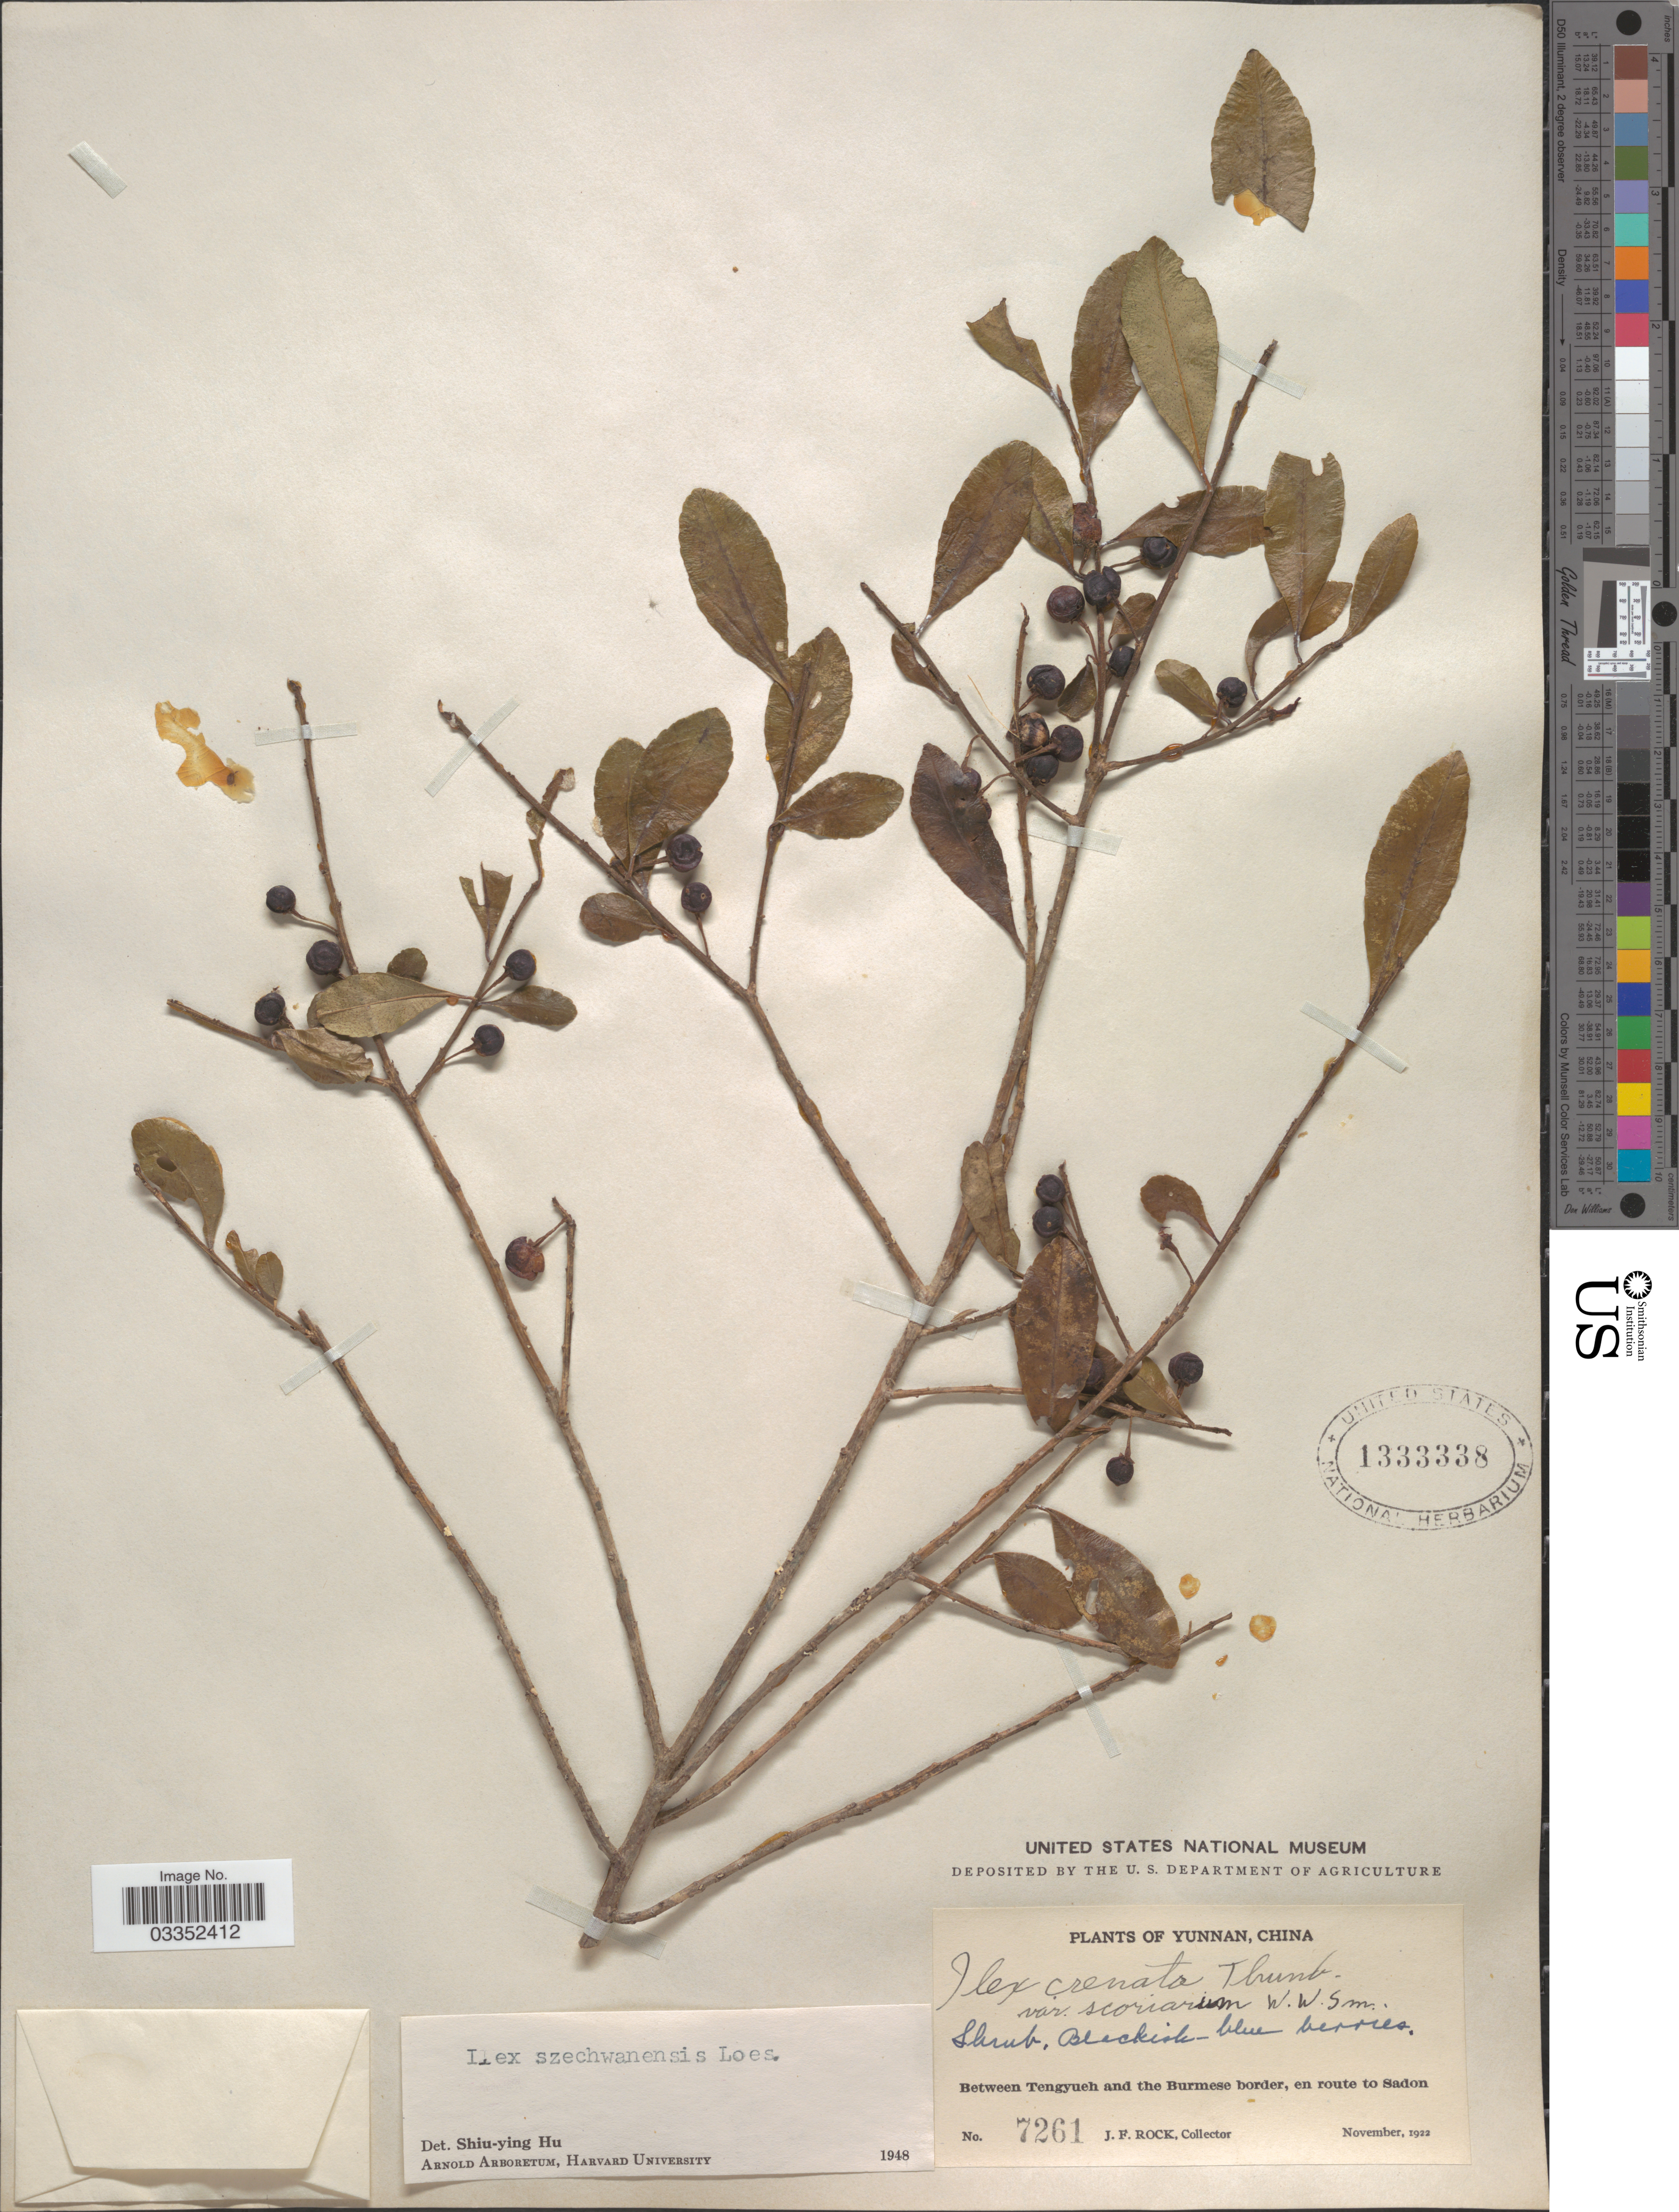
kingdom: Plantae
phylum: Tracheophyta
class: Magnoliopsida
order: Aquifoliales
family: Aquifoliaceae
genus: Ilex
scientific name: Ilex szechwanensis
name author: Loes.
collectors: J. Rock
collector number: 7261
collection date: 1922-11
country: China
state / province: Yunnan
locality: Between Tengyueh and the Burmese border, en route to Sadon.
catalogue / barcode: US 1333338